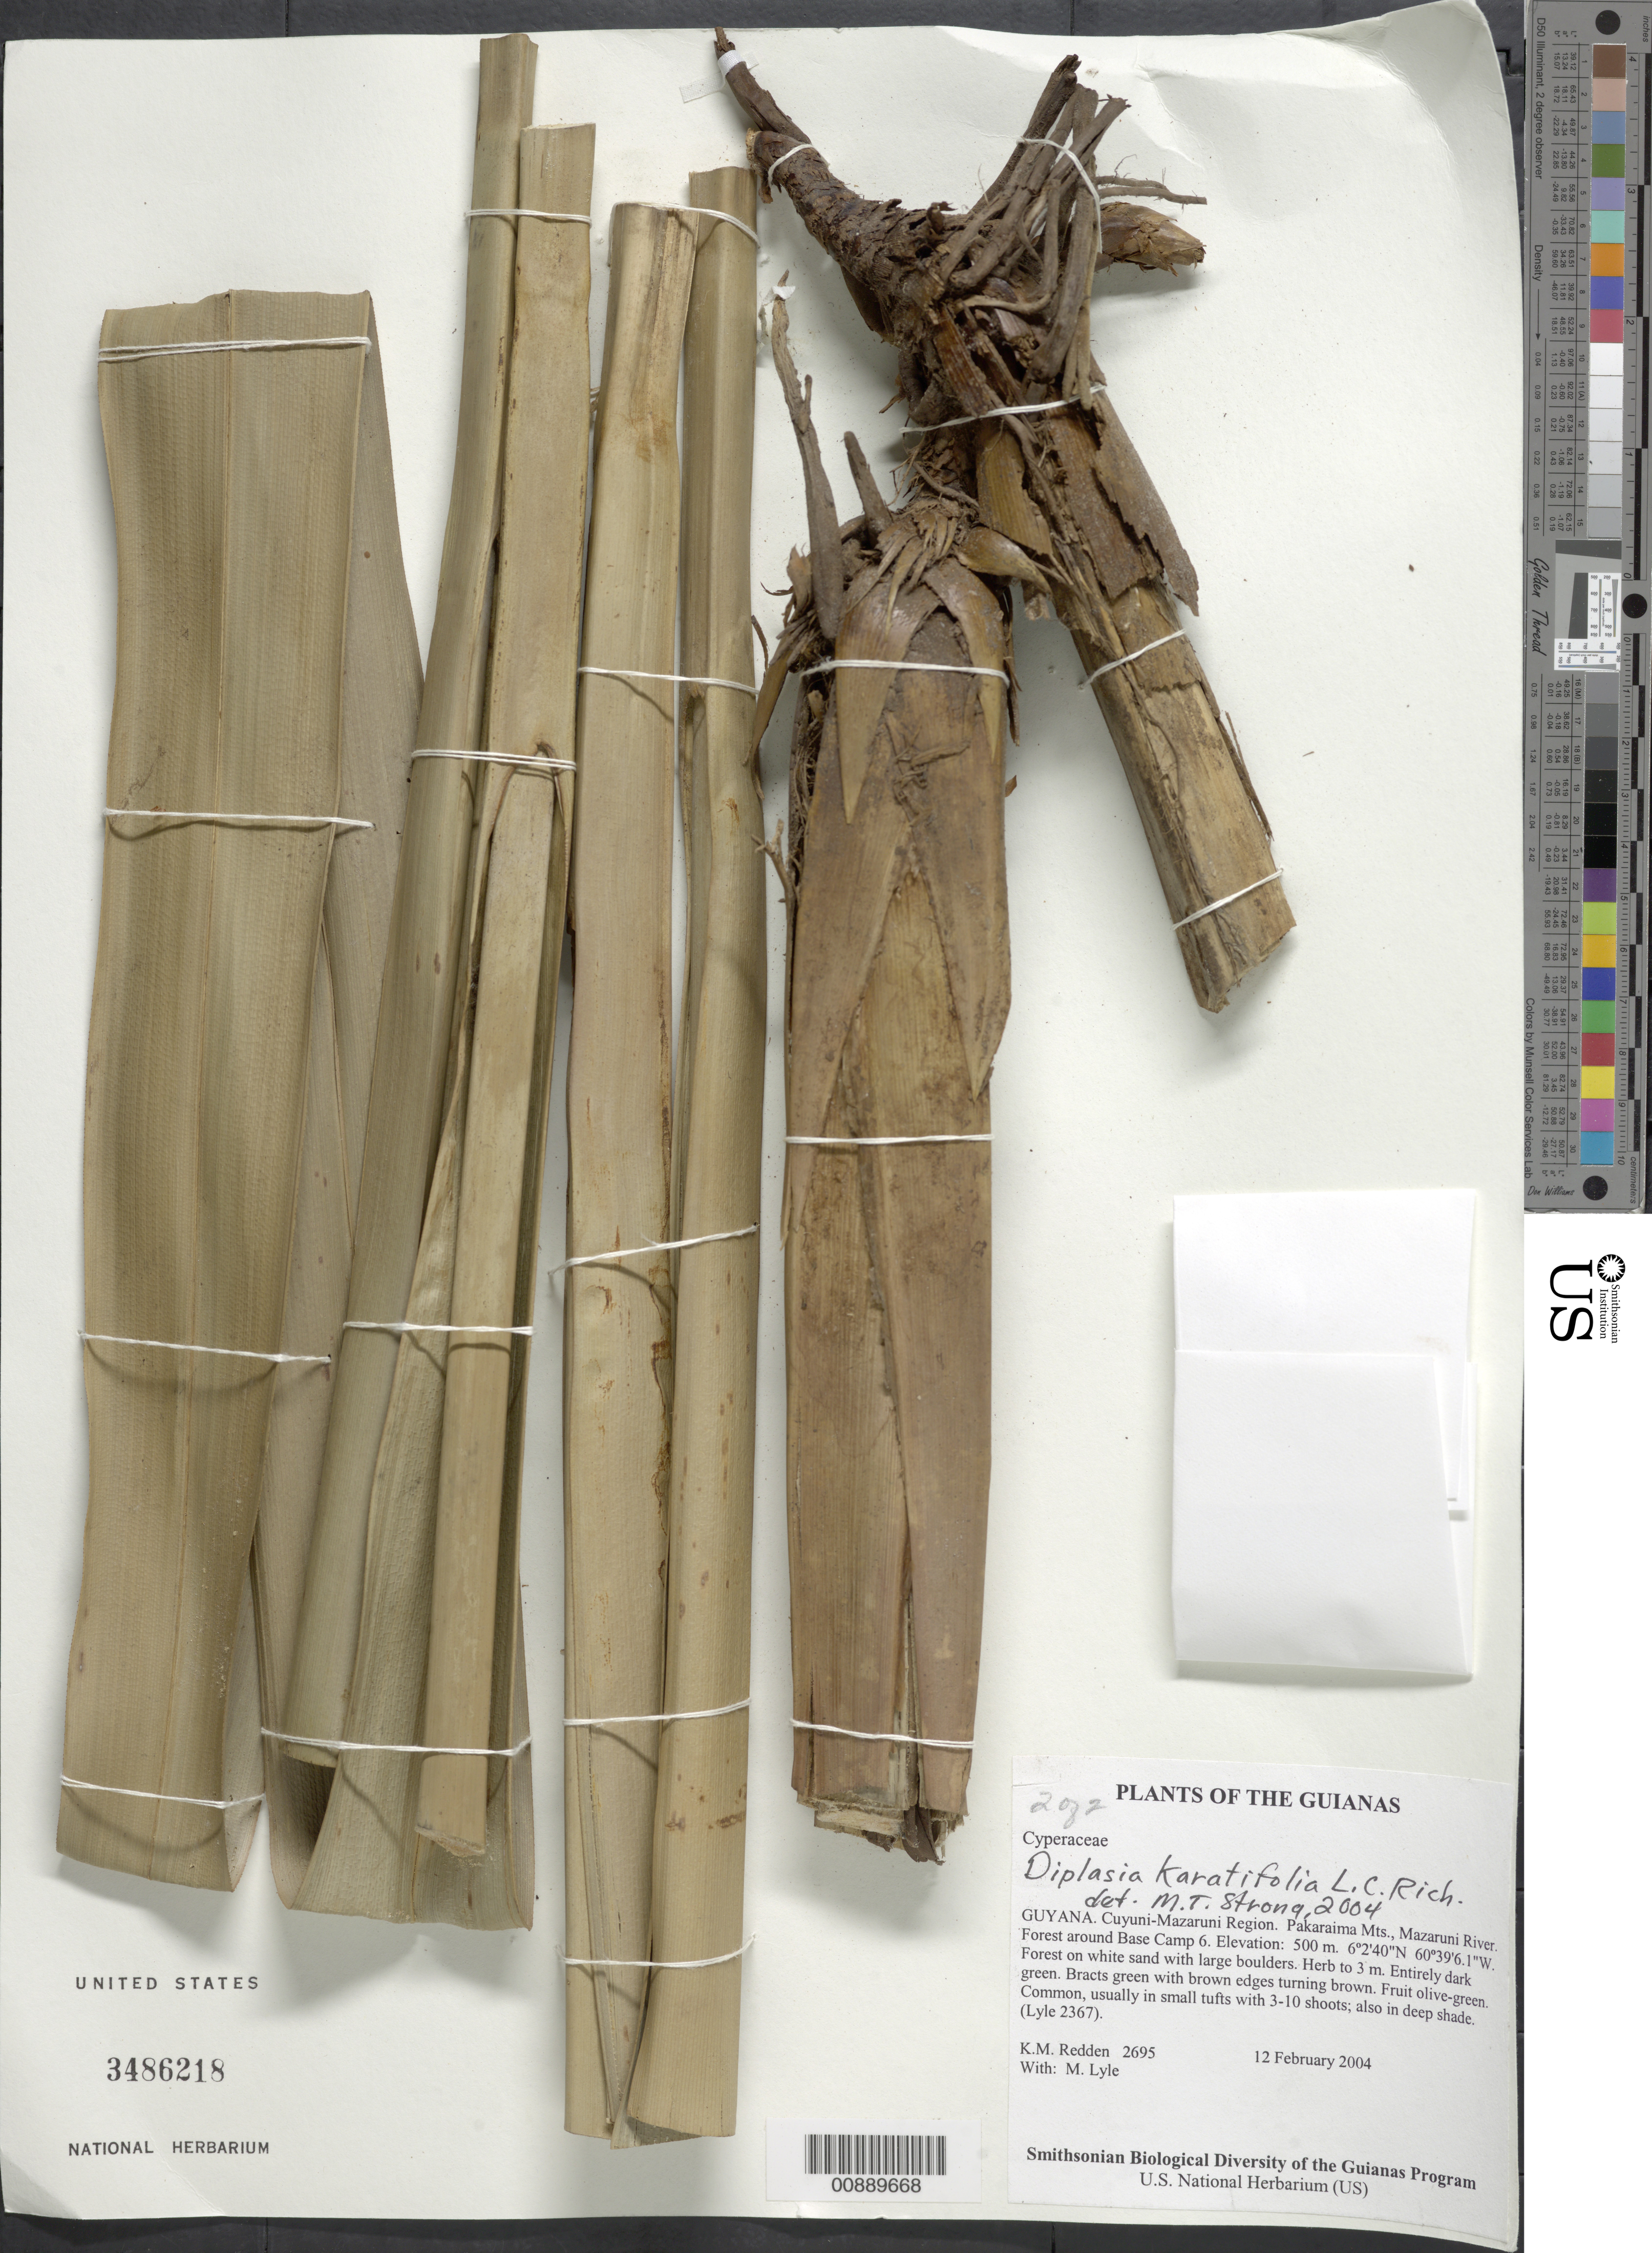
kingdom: Plantae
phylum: Tracheophyta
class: Liliopsida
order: Poales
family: Cyperaceae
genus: Diplasia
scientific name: Diplasia karatifolia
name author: Rich.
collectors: K. M. Redden & M. Lyle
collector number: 2695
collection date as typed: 12 February 2004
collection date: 2004-02-12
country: Guyana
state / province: Cuyuni-Mazaruni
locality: Pakaraima Mts., Mazaruni River. Forest around Base Camp 6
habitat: Forest on white sand with large boulders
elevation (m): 500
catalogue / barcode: US 3486218